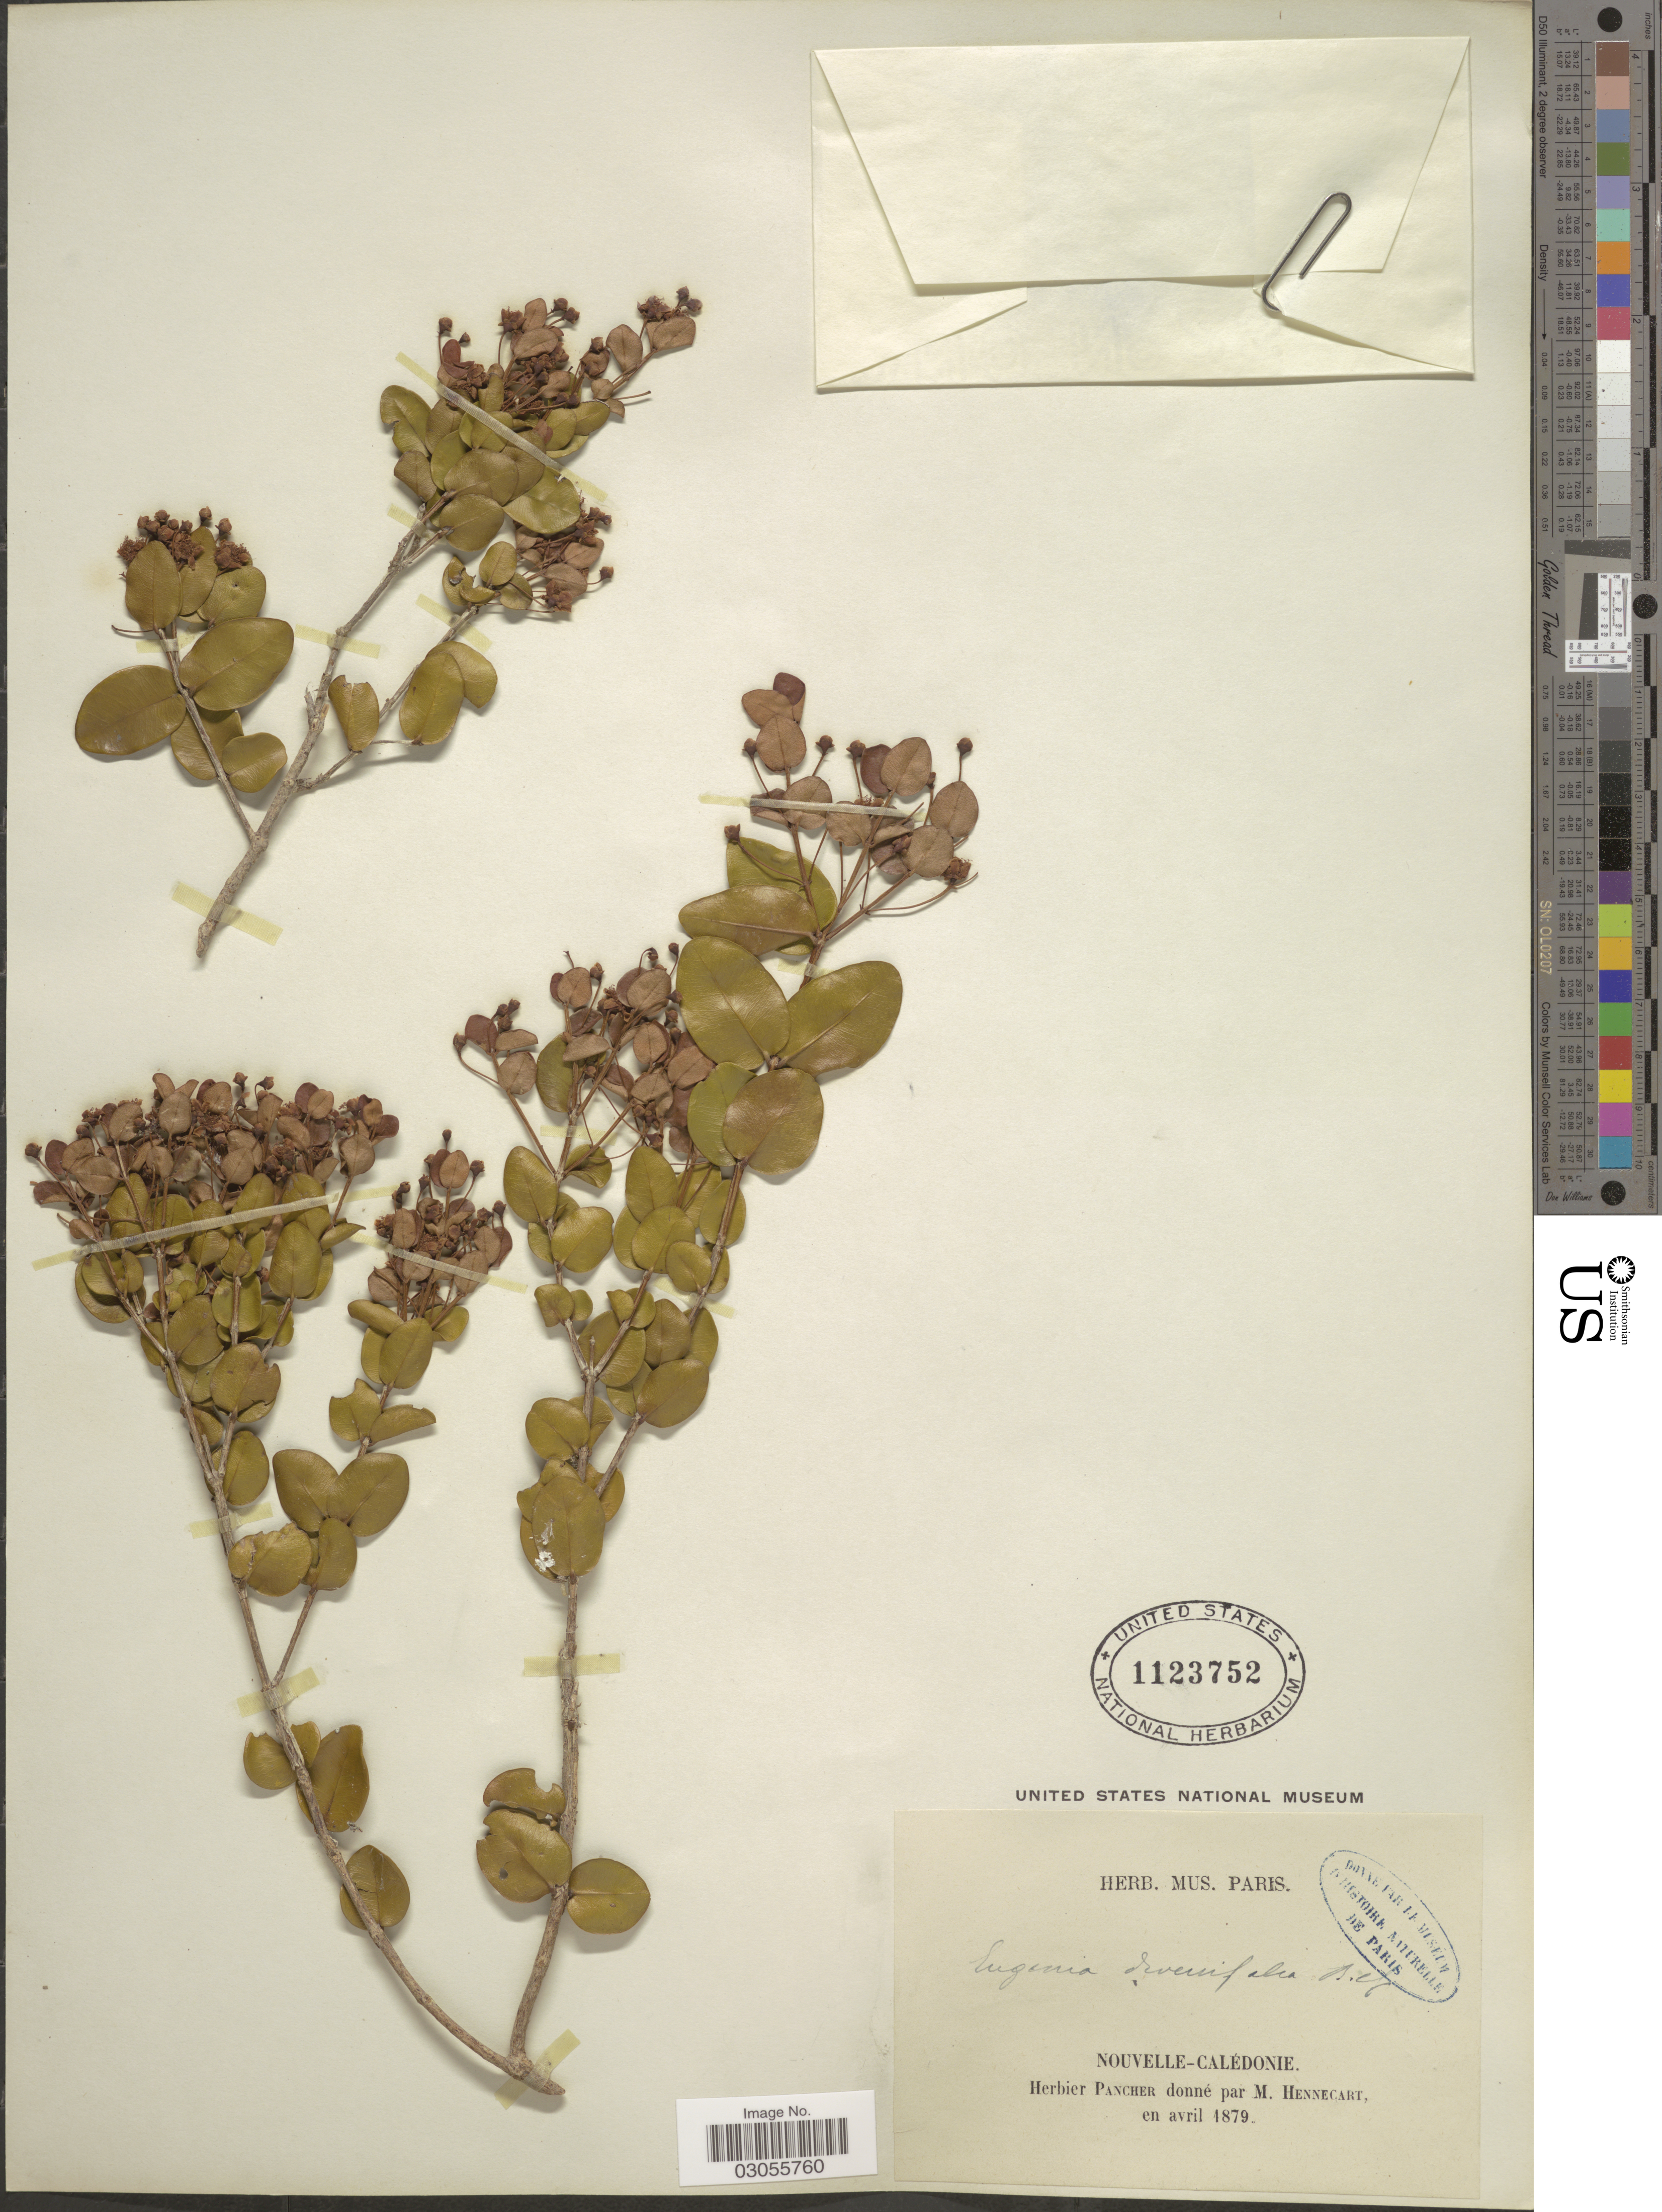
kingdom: Plantae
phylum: Tracheophyta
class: Magnoliopsida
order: Myrtales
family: Myrtaceae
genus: Gossia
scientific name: Gossia diversifolia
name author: (Brongn. & Gris) N. Snow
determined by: Snow, N.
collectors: M. Hennecart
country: New Caledonia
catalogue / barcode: US 1123752